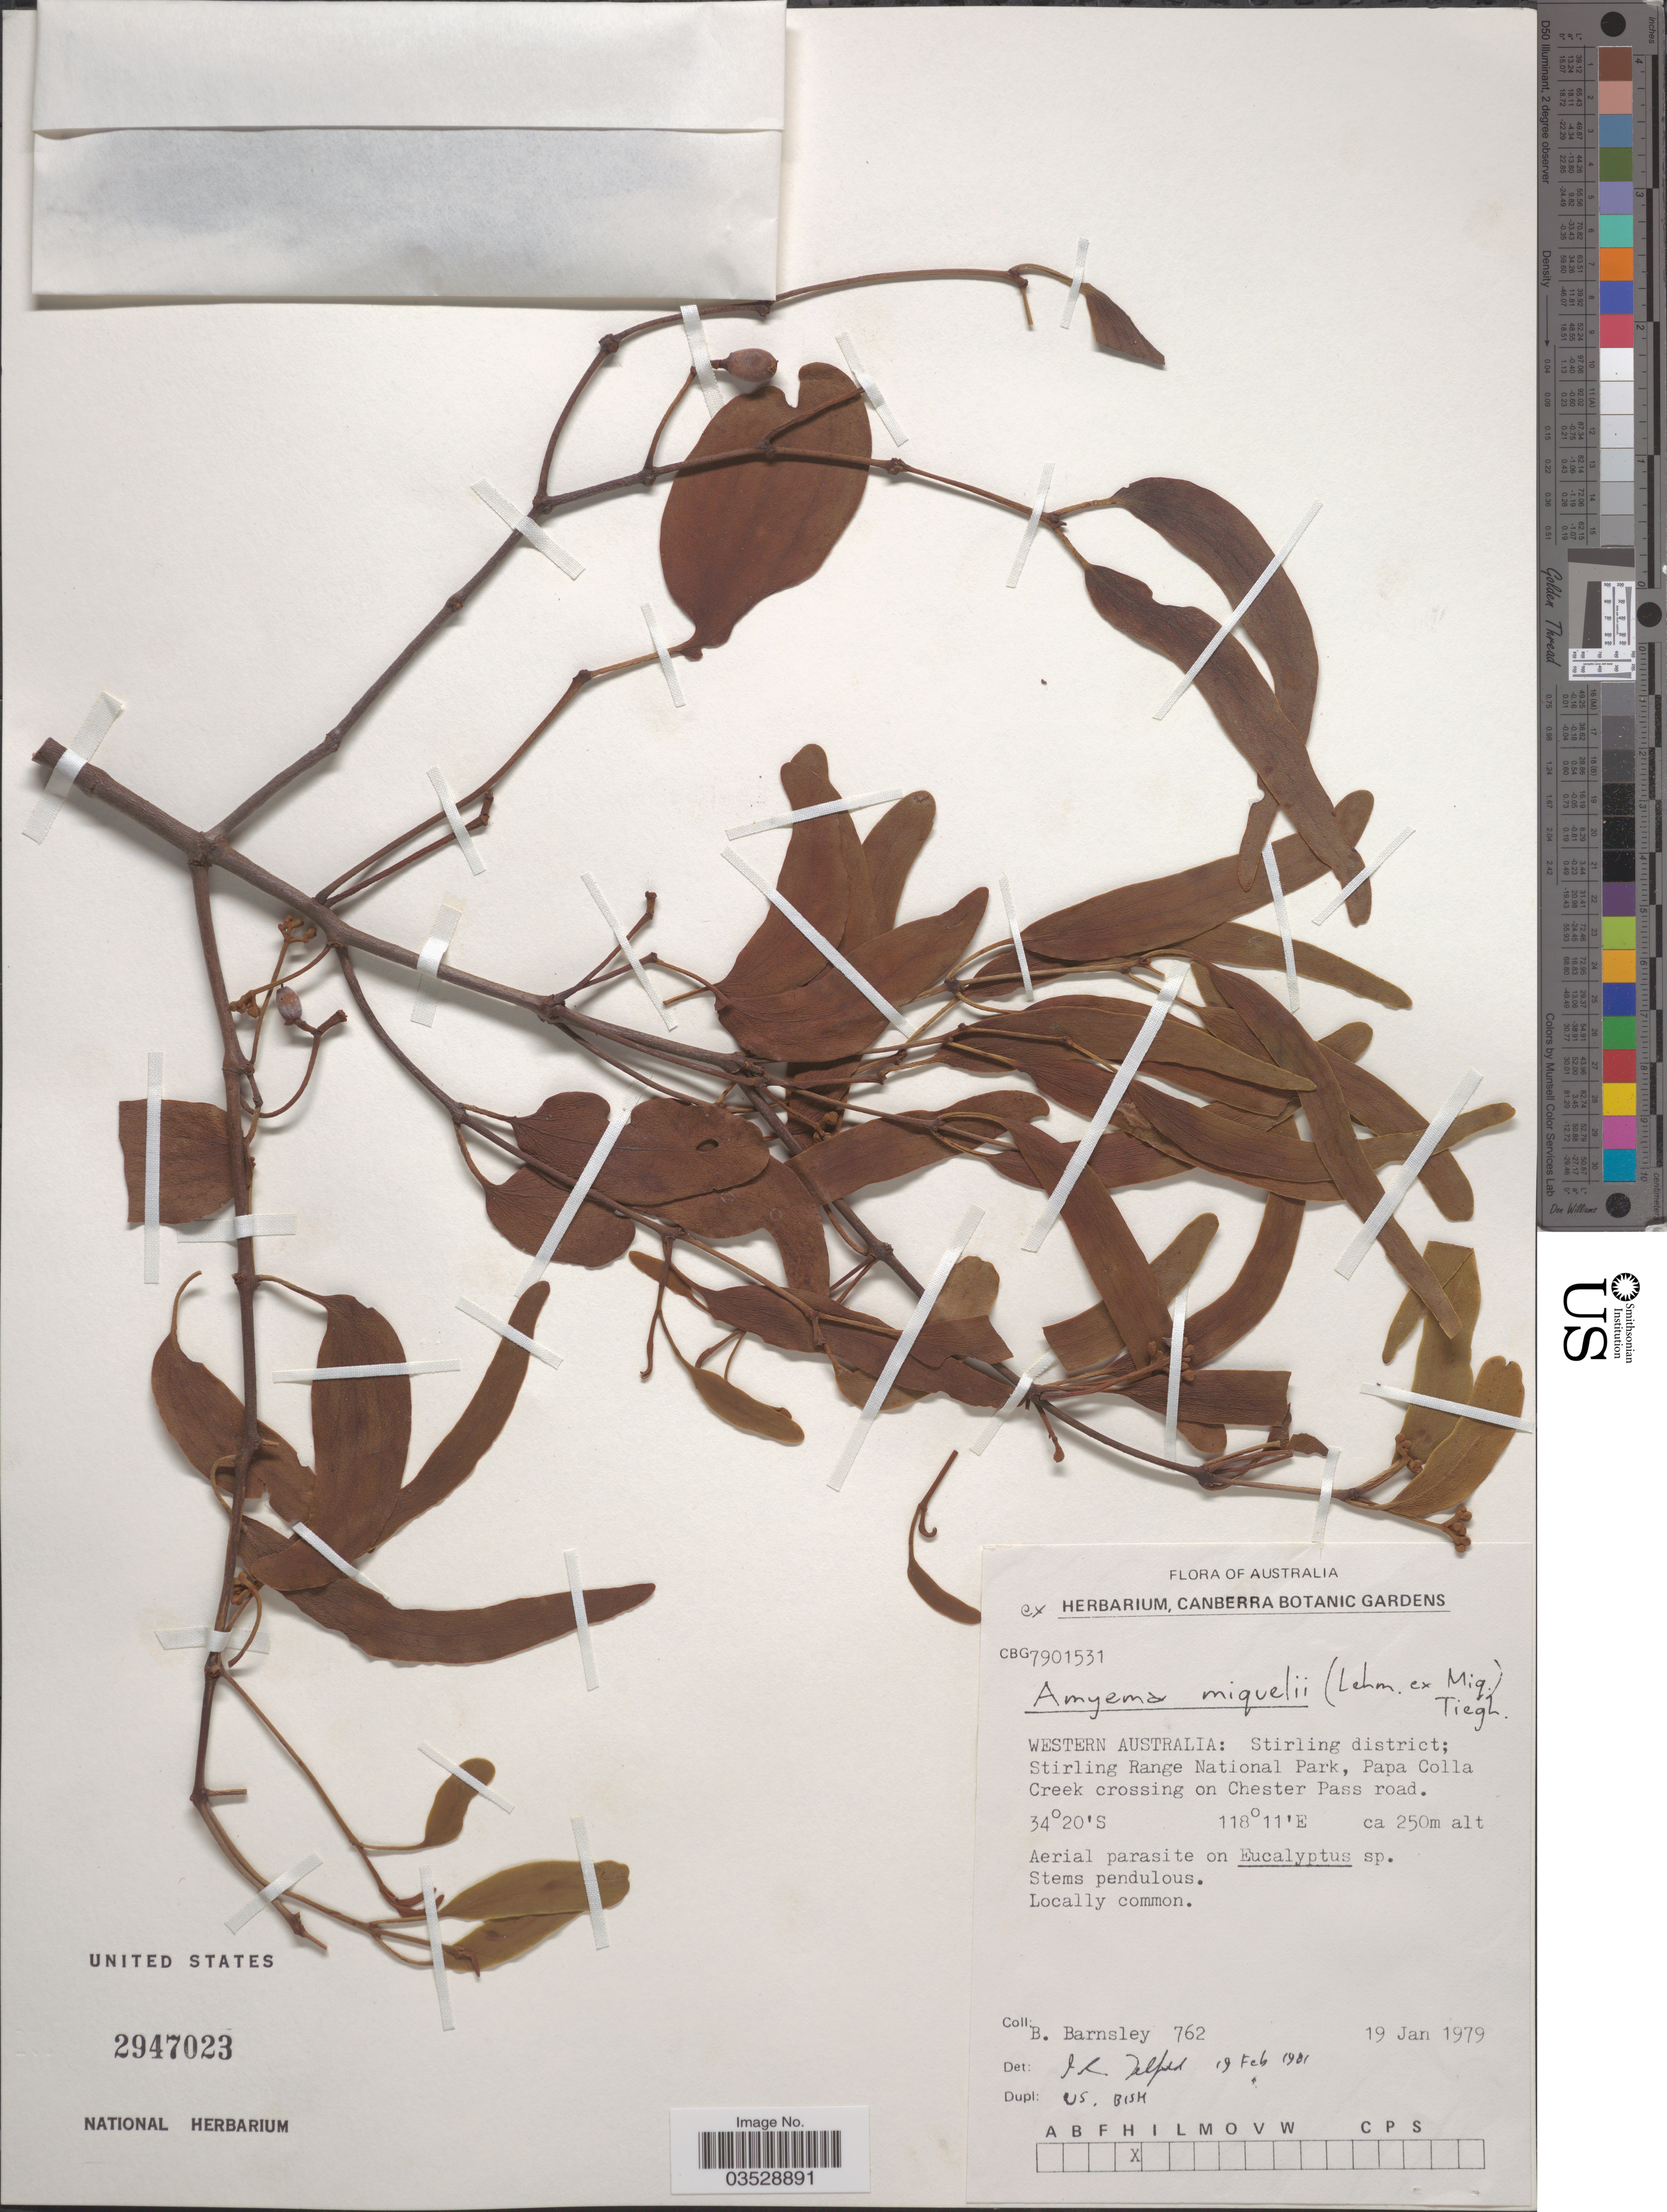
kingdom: Plantae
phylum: Tracheophyta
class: Magnoliopsida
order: Santalales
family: Loranthaceae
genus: Amyema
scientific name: Amyema miquelii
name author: (Lehm. ex Miq.) Tiegh.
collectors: B. Barnsley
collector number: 762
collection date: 1979-01-19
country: Australia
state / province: Western Australia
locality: Stirling district; Stirling Range National Park, Papa Colla Creek crossing on Chester Pass road.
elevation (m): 250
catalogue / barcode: US 2947023